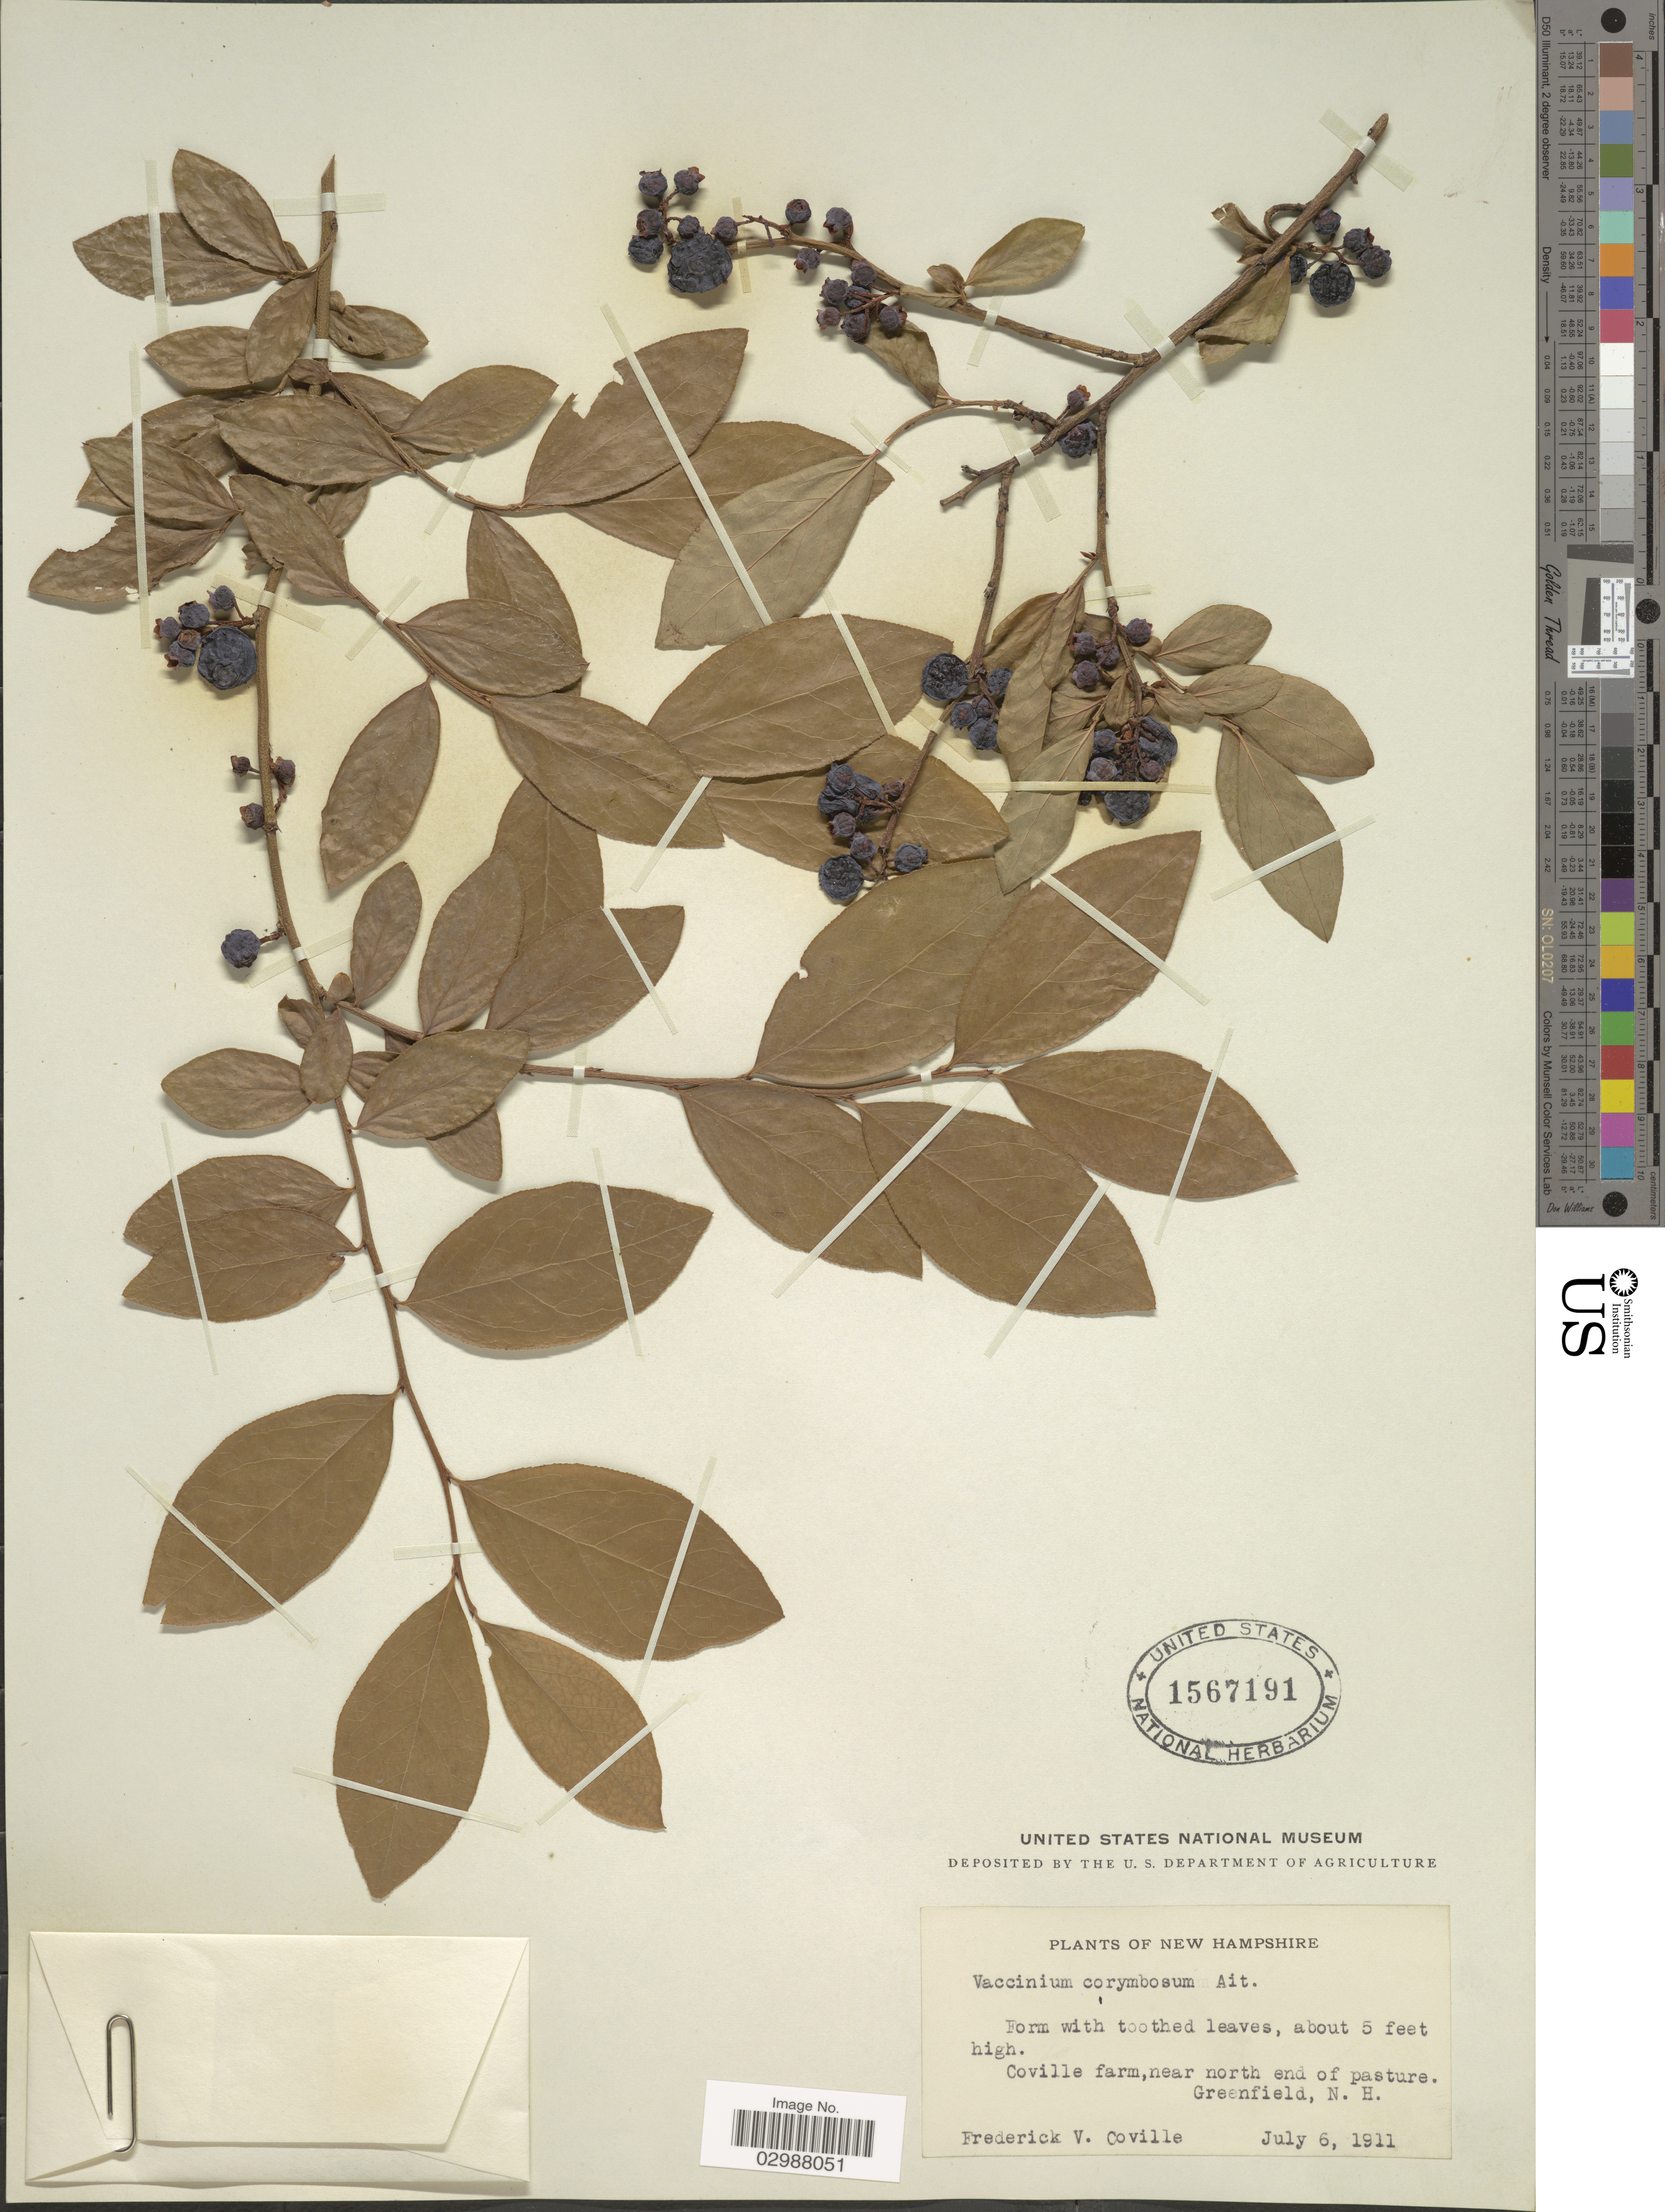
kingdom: Plantae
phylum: Tracheophyta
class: Magnoliopsida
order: Ericales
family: Ericaceae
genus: Vaccinium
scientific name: Vaccinium corymbosum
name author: L.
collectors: F. V. Coville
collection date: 1911-07-06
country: United States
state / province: New Hampshire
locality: Coville Farm, near north end of pasture. Greenfield.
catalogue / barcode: US 1567191